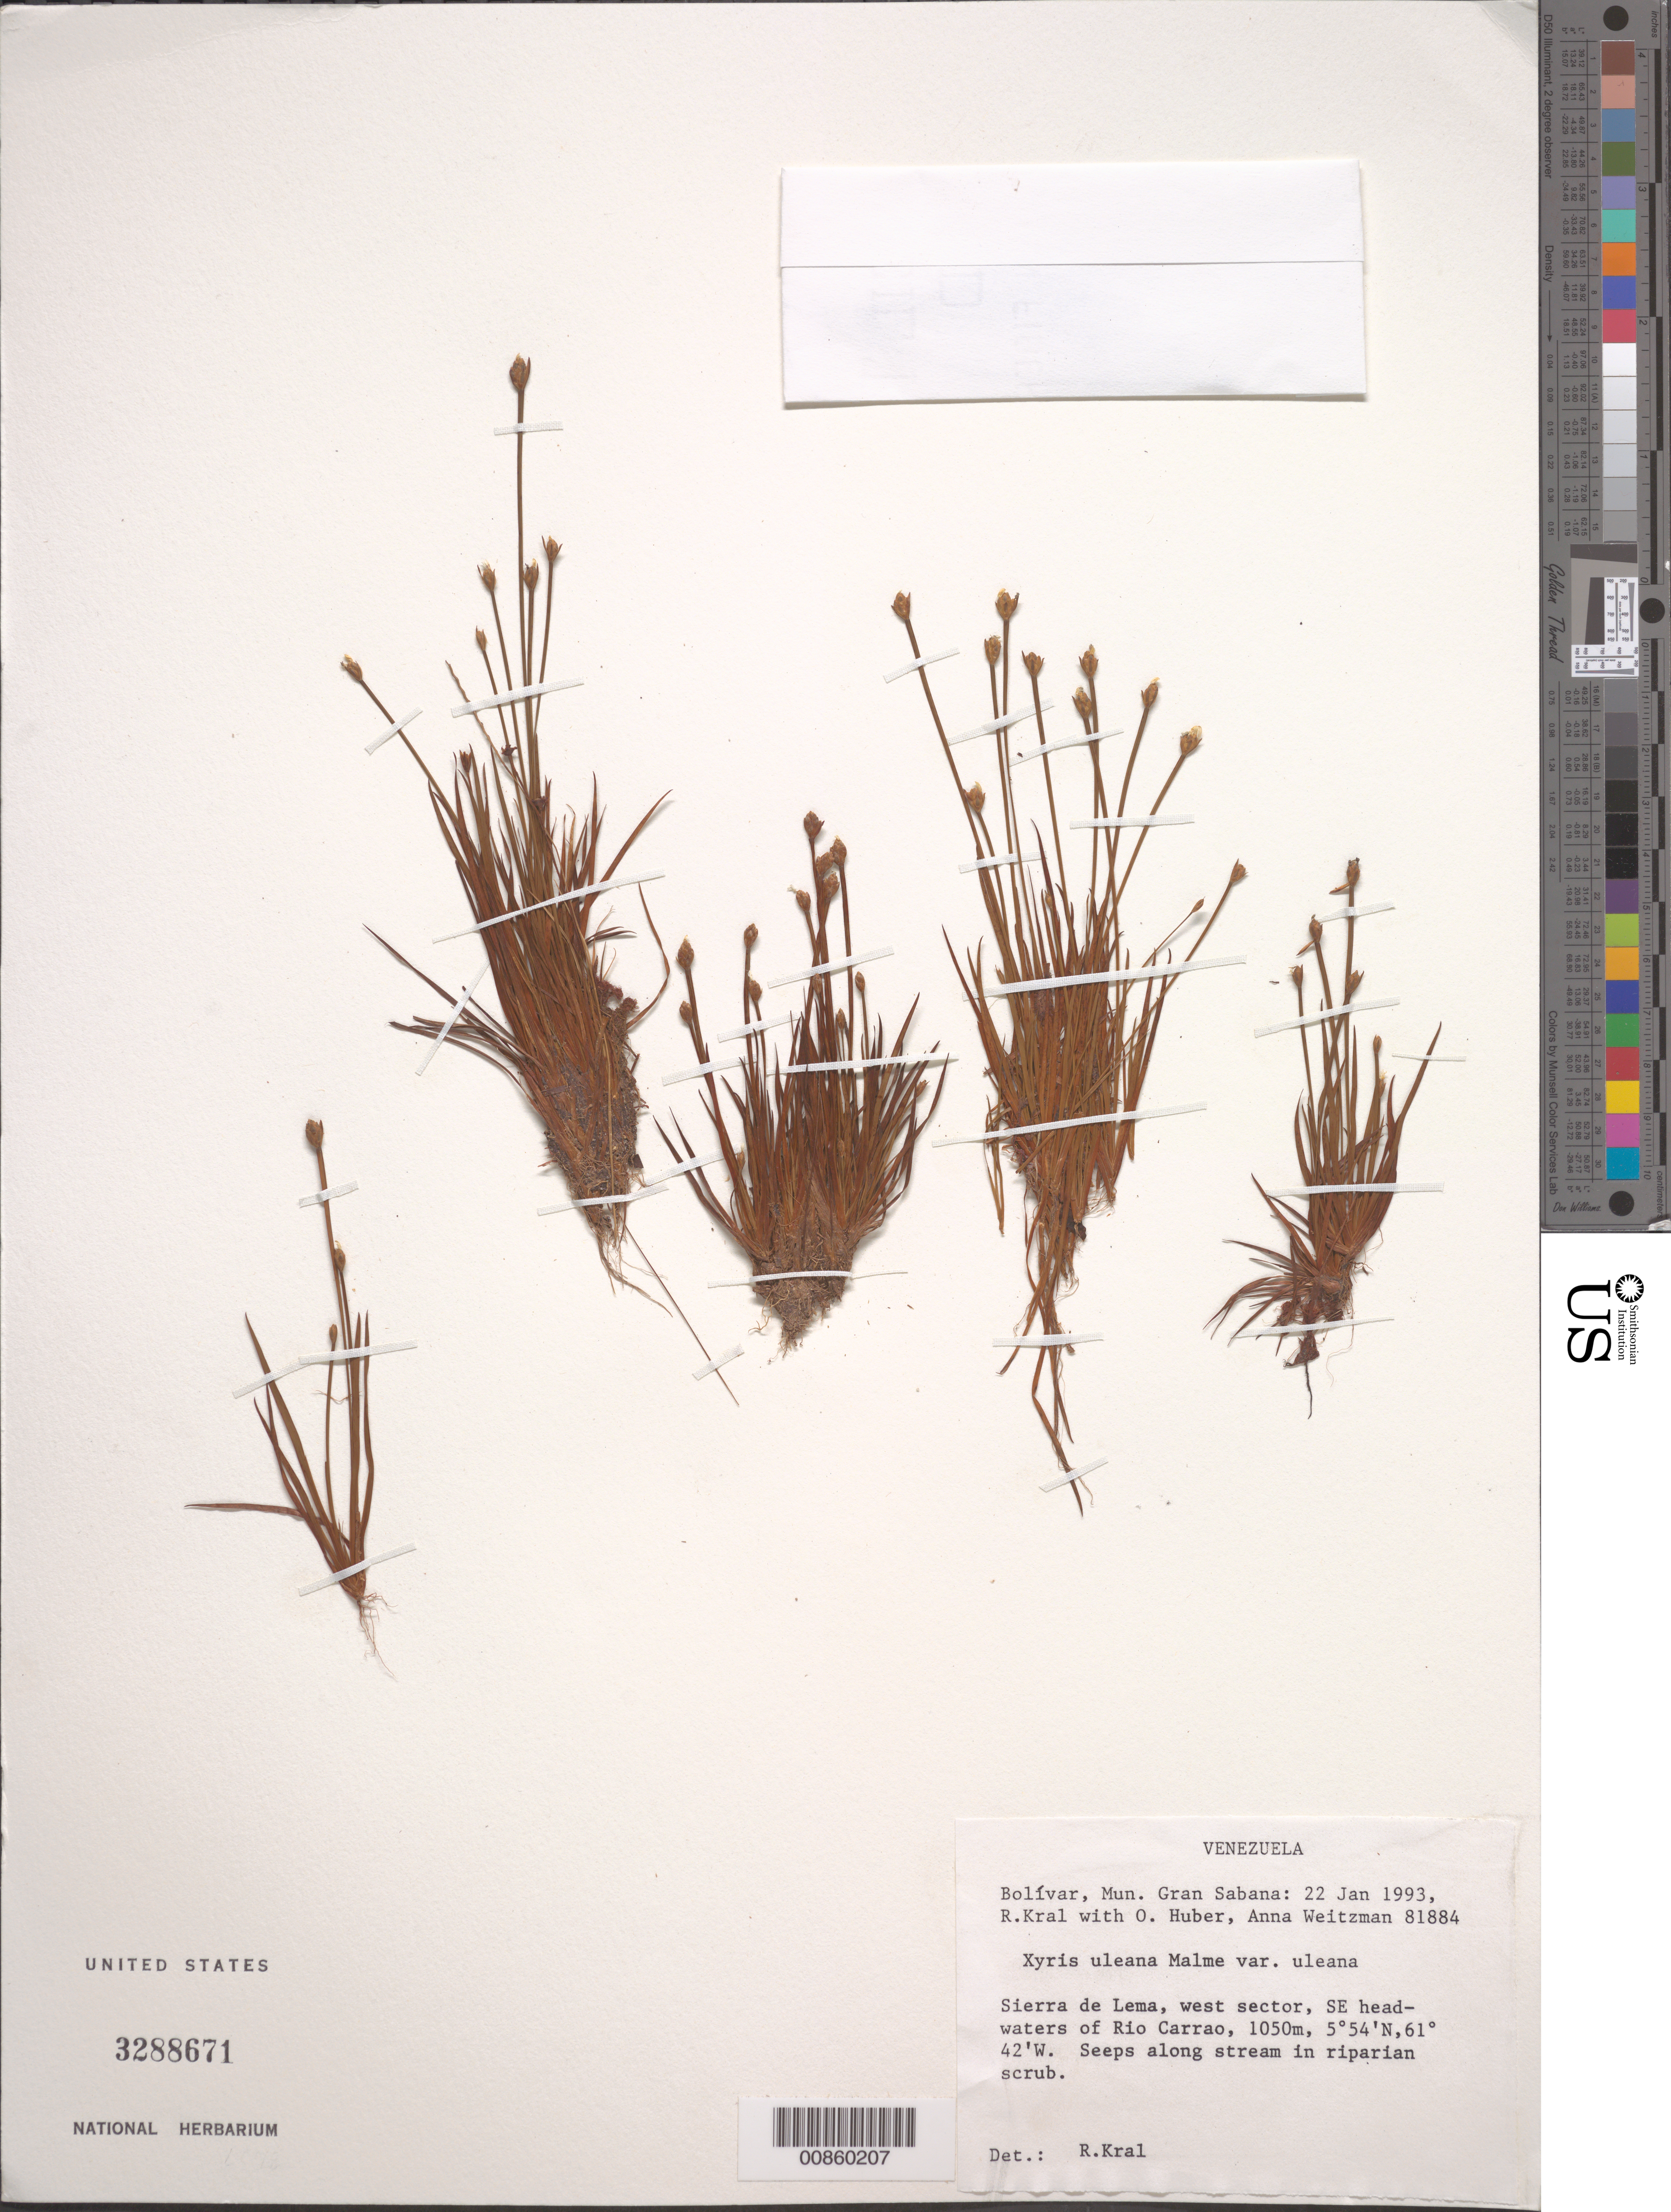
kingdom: Plantae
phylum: Tracheophyta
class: Liliopsida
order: Poales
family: Xyridaceae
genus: Xyris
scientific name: Xyris uleana var. uleana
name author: Malme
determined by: Kral, Robert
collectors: R. Kral, O. Huber & A. L. Weitzman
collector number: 81884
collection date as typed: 22-Jan-93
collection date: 1993-01-22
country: Venezuela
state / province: Bolívar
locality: Mun. Gran Sabana; Sierra de Lema, W sector, SE headwaters of Rio Carrao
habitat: Seeps along stream in riparian scrub.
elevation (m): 1050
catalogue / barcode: US 3288671